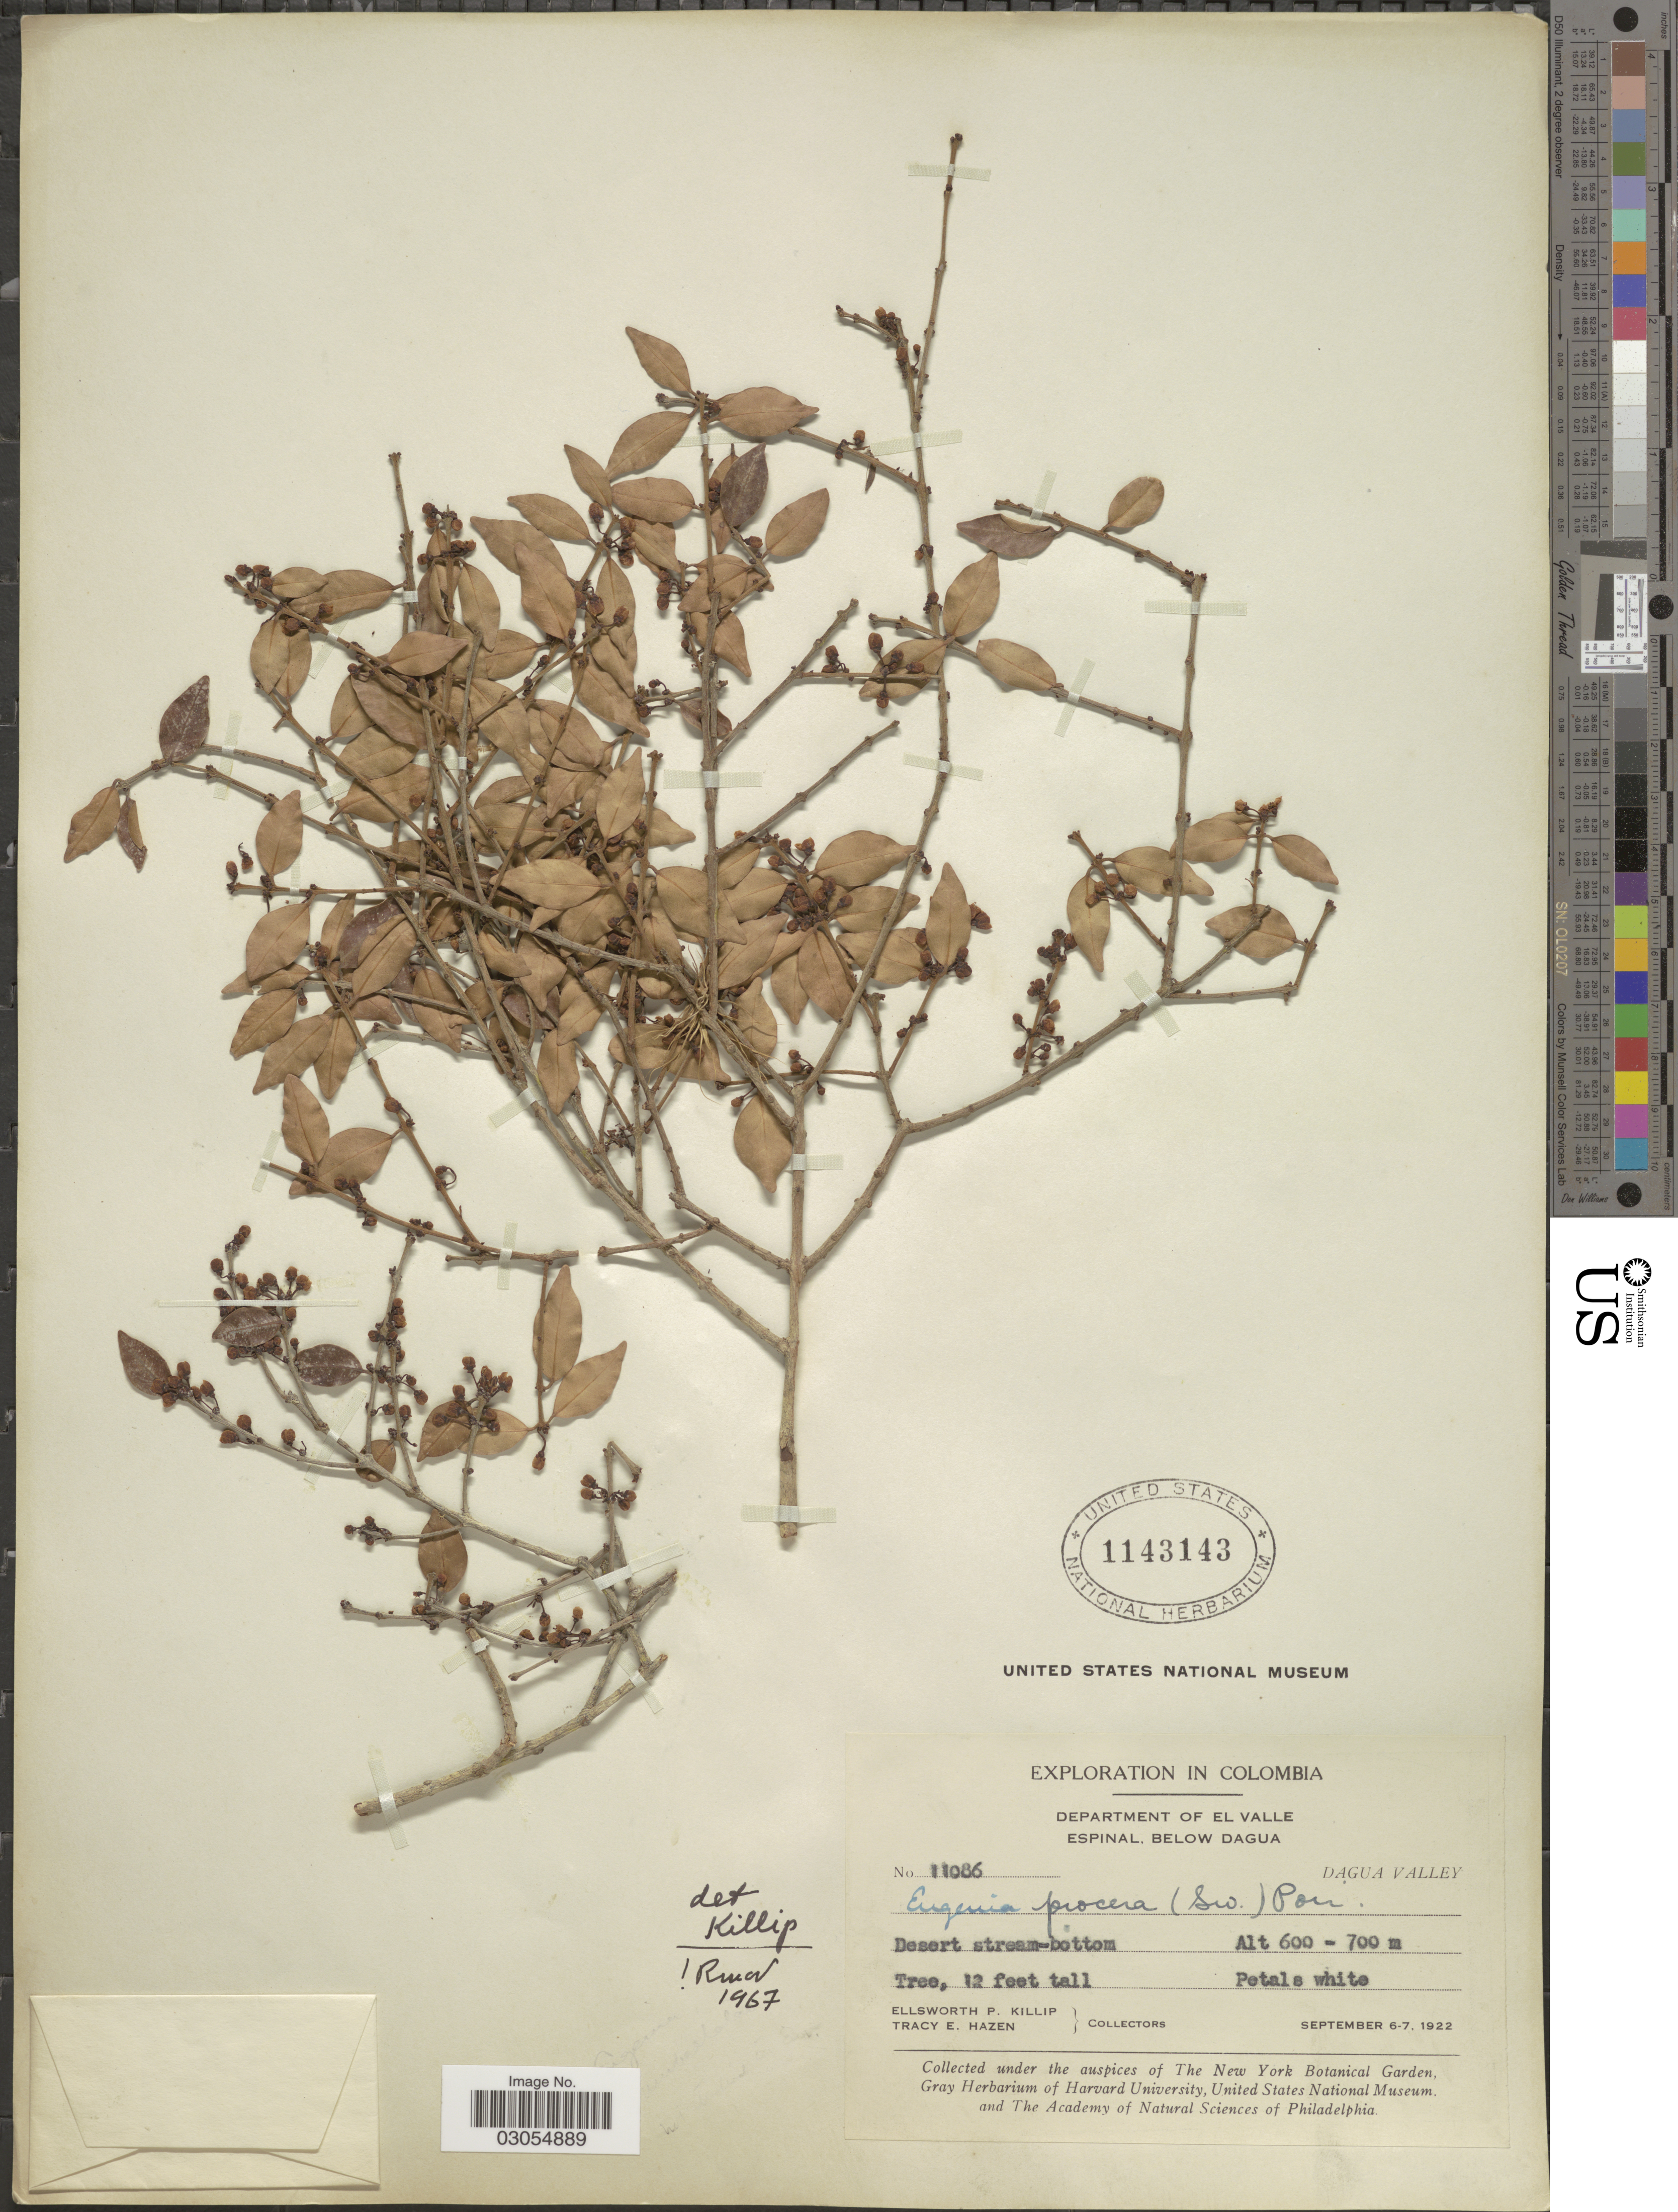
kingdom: Plantae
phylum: Tracheophyta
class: Magnoliopsida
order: Myrtales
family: Myrtaceae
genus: Eugenia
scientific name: Eugenia procera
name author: (Sw.) Poir.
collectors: E. P. Killip & T. E. Hazen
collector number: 11086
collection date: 1922-09-06/1922-09-07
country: Colombia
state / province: Valle del Cauca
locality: Department of El Valle. Espinal, below Dagua. Dagua Valley.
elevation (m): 600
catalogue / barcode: US 1143143